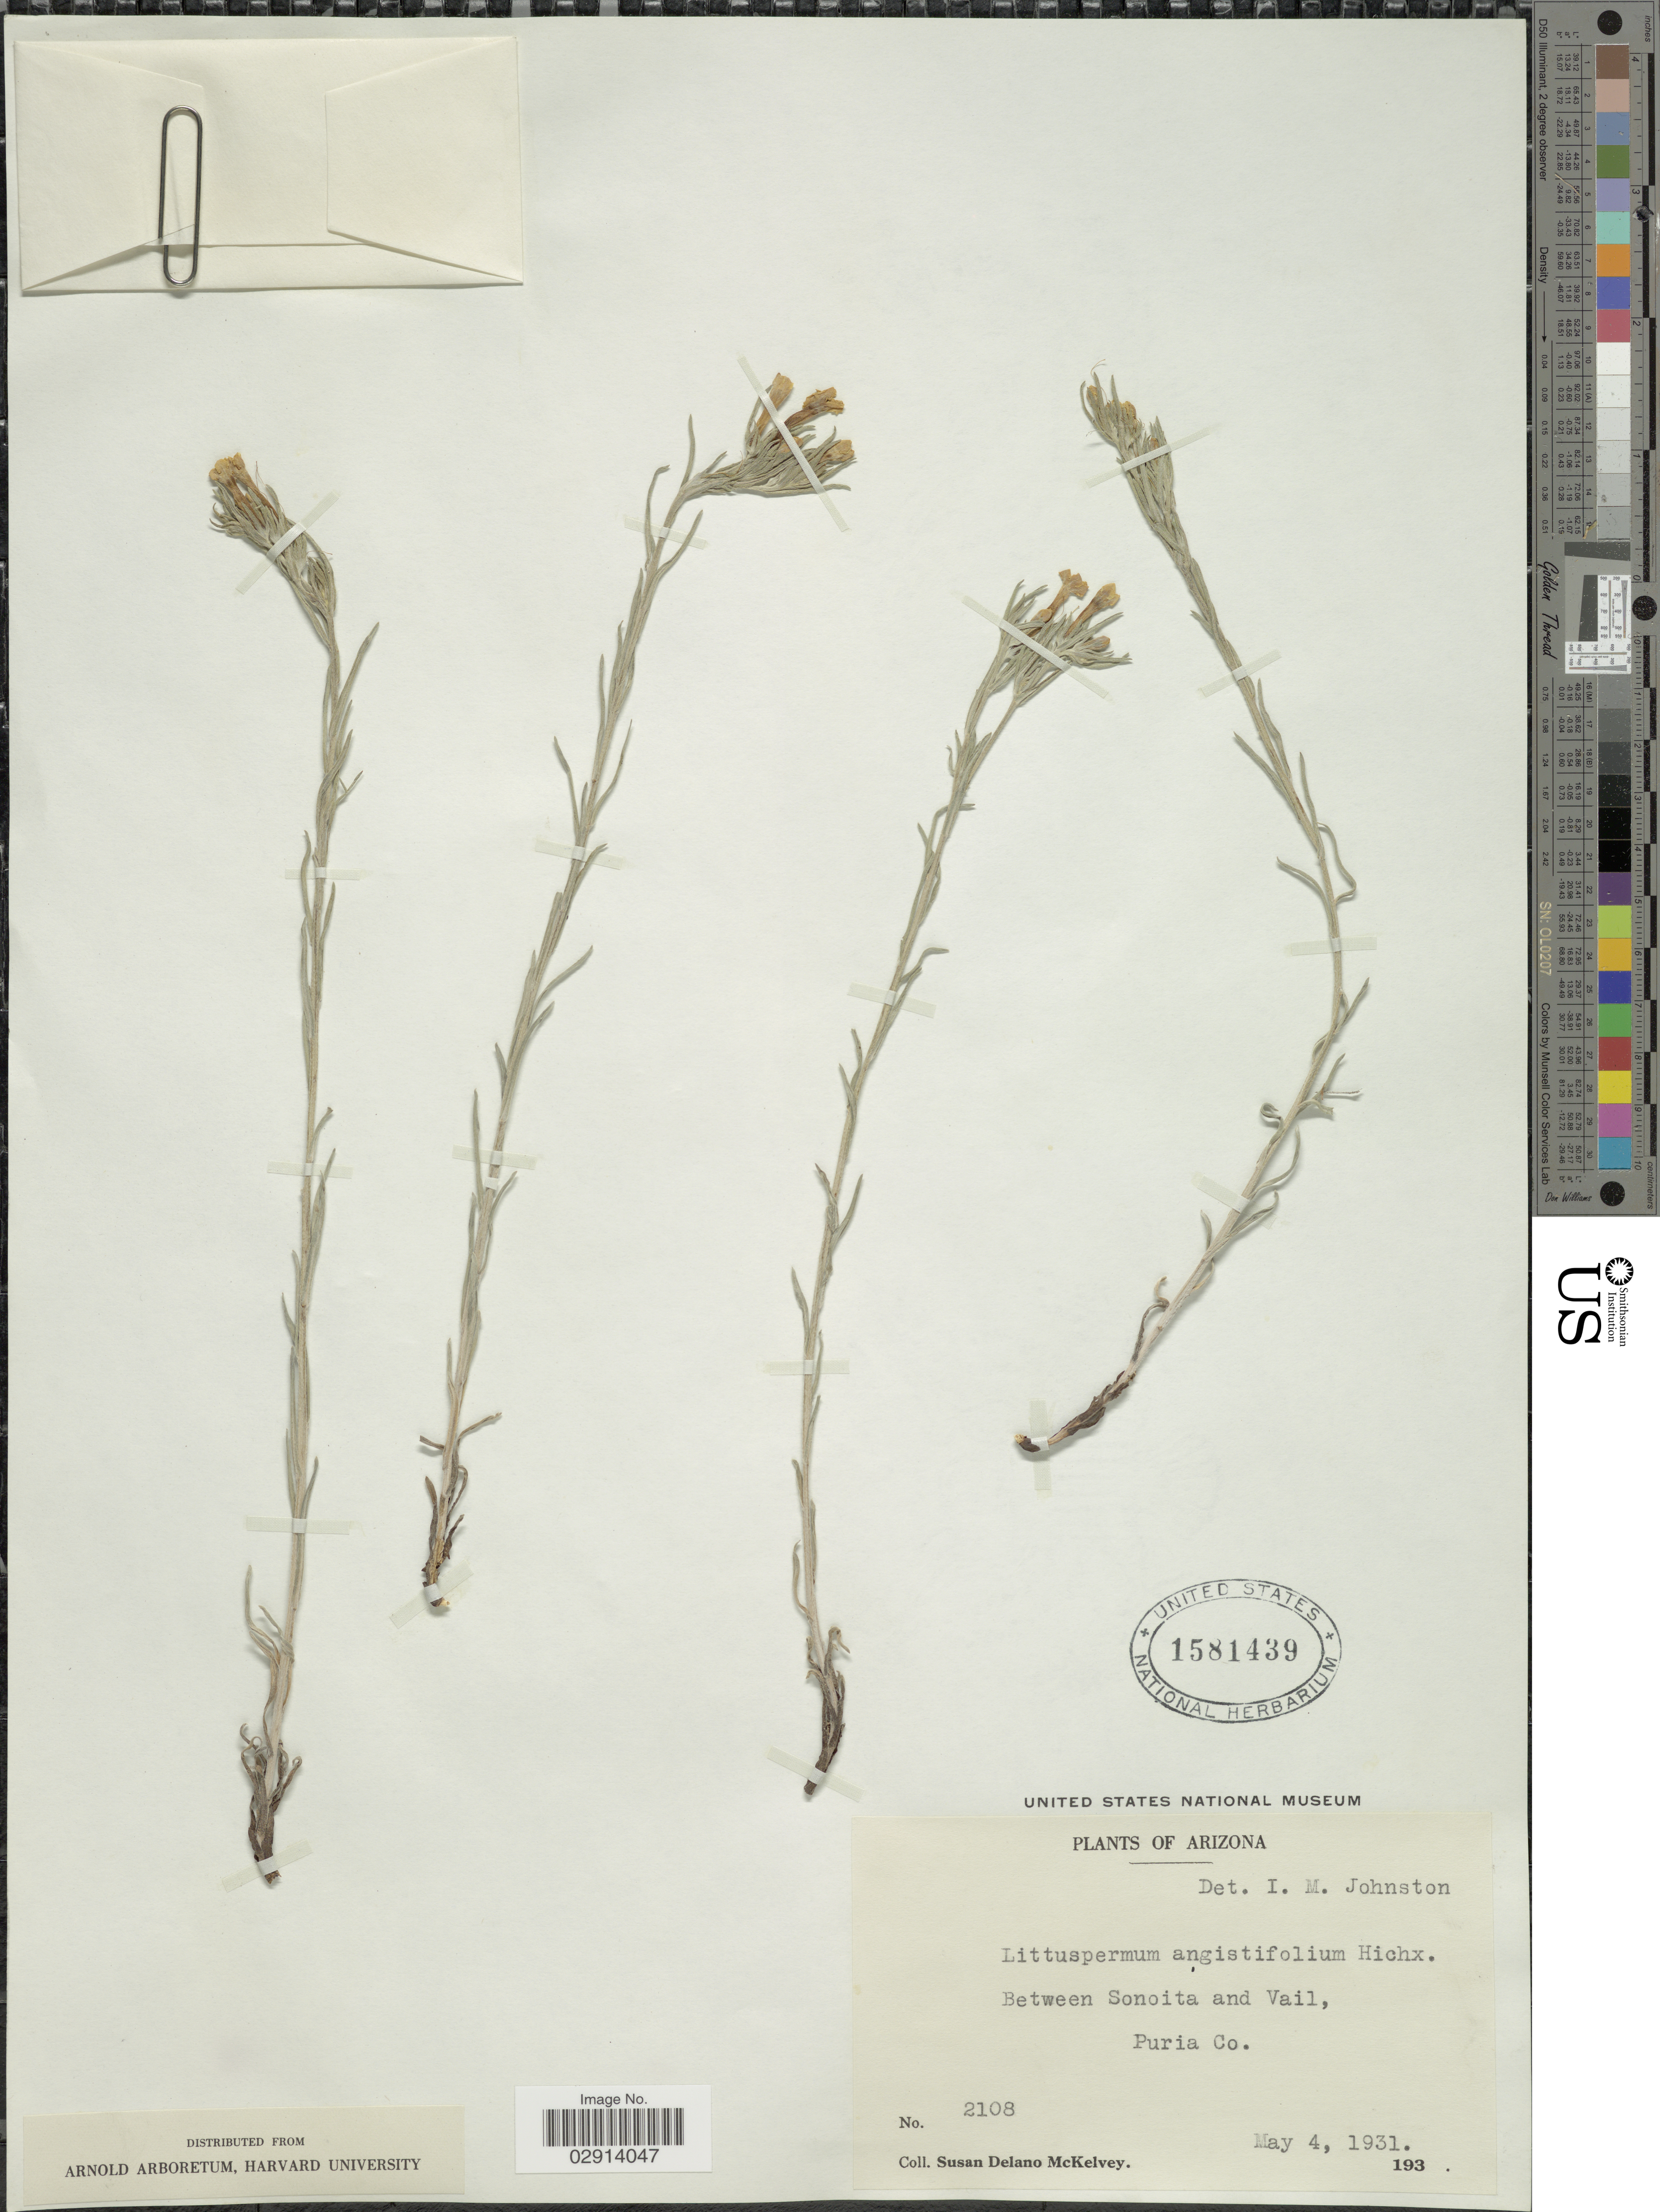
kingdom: Plantae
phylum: Tracheophyta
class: Magnoliopsida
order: Boraginales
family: Boraginaceae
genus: Lithospermum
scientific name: Lithospermum incisum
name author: Lehm.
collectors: S. A. McKelvey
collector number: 2108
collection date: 1931-05-04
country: United States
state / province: Arizona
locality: Between Sonoita and Vail, Puria Co.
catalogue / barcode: US 1581439